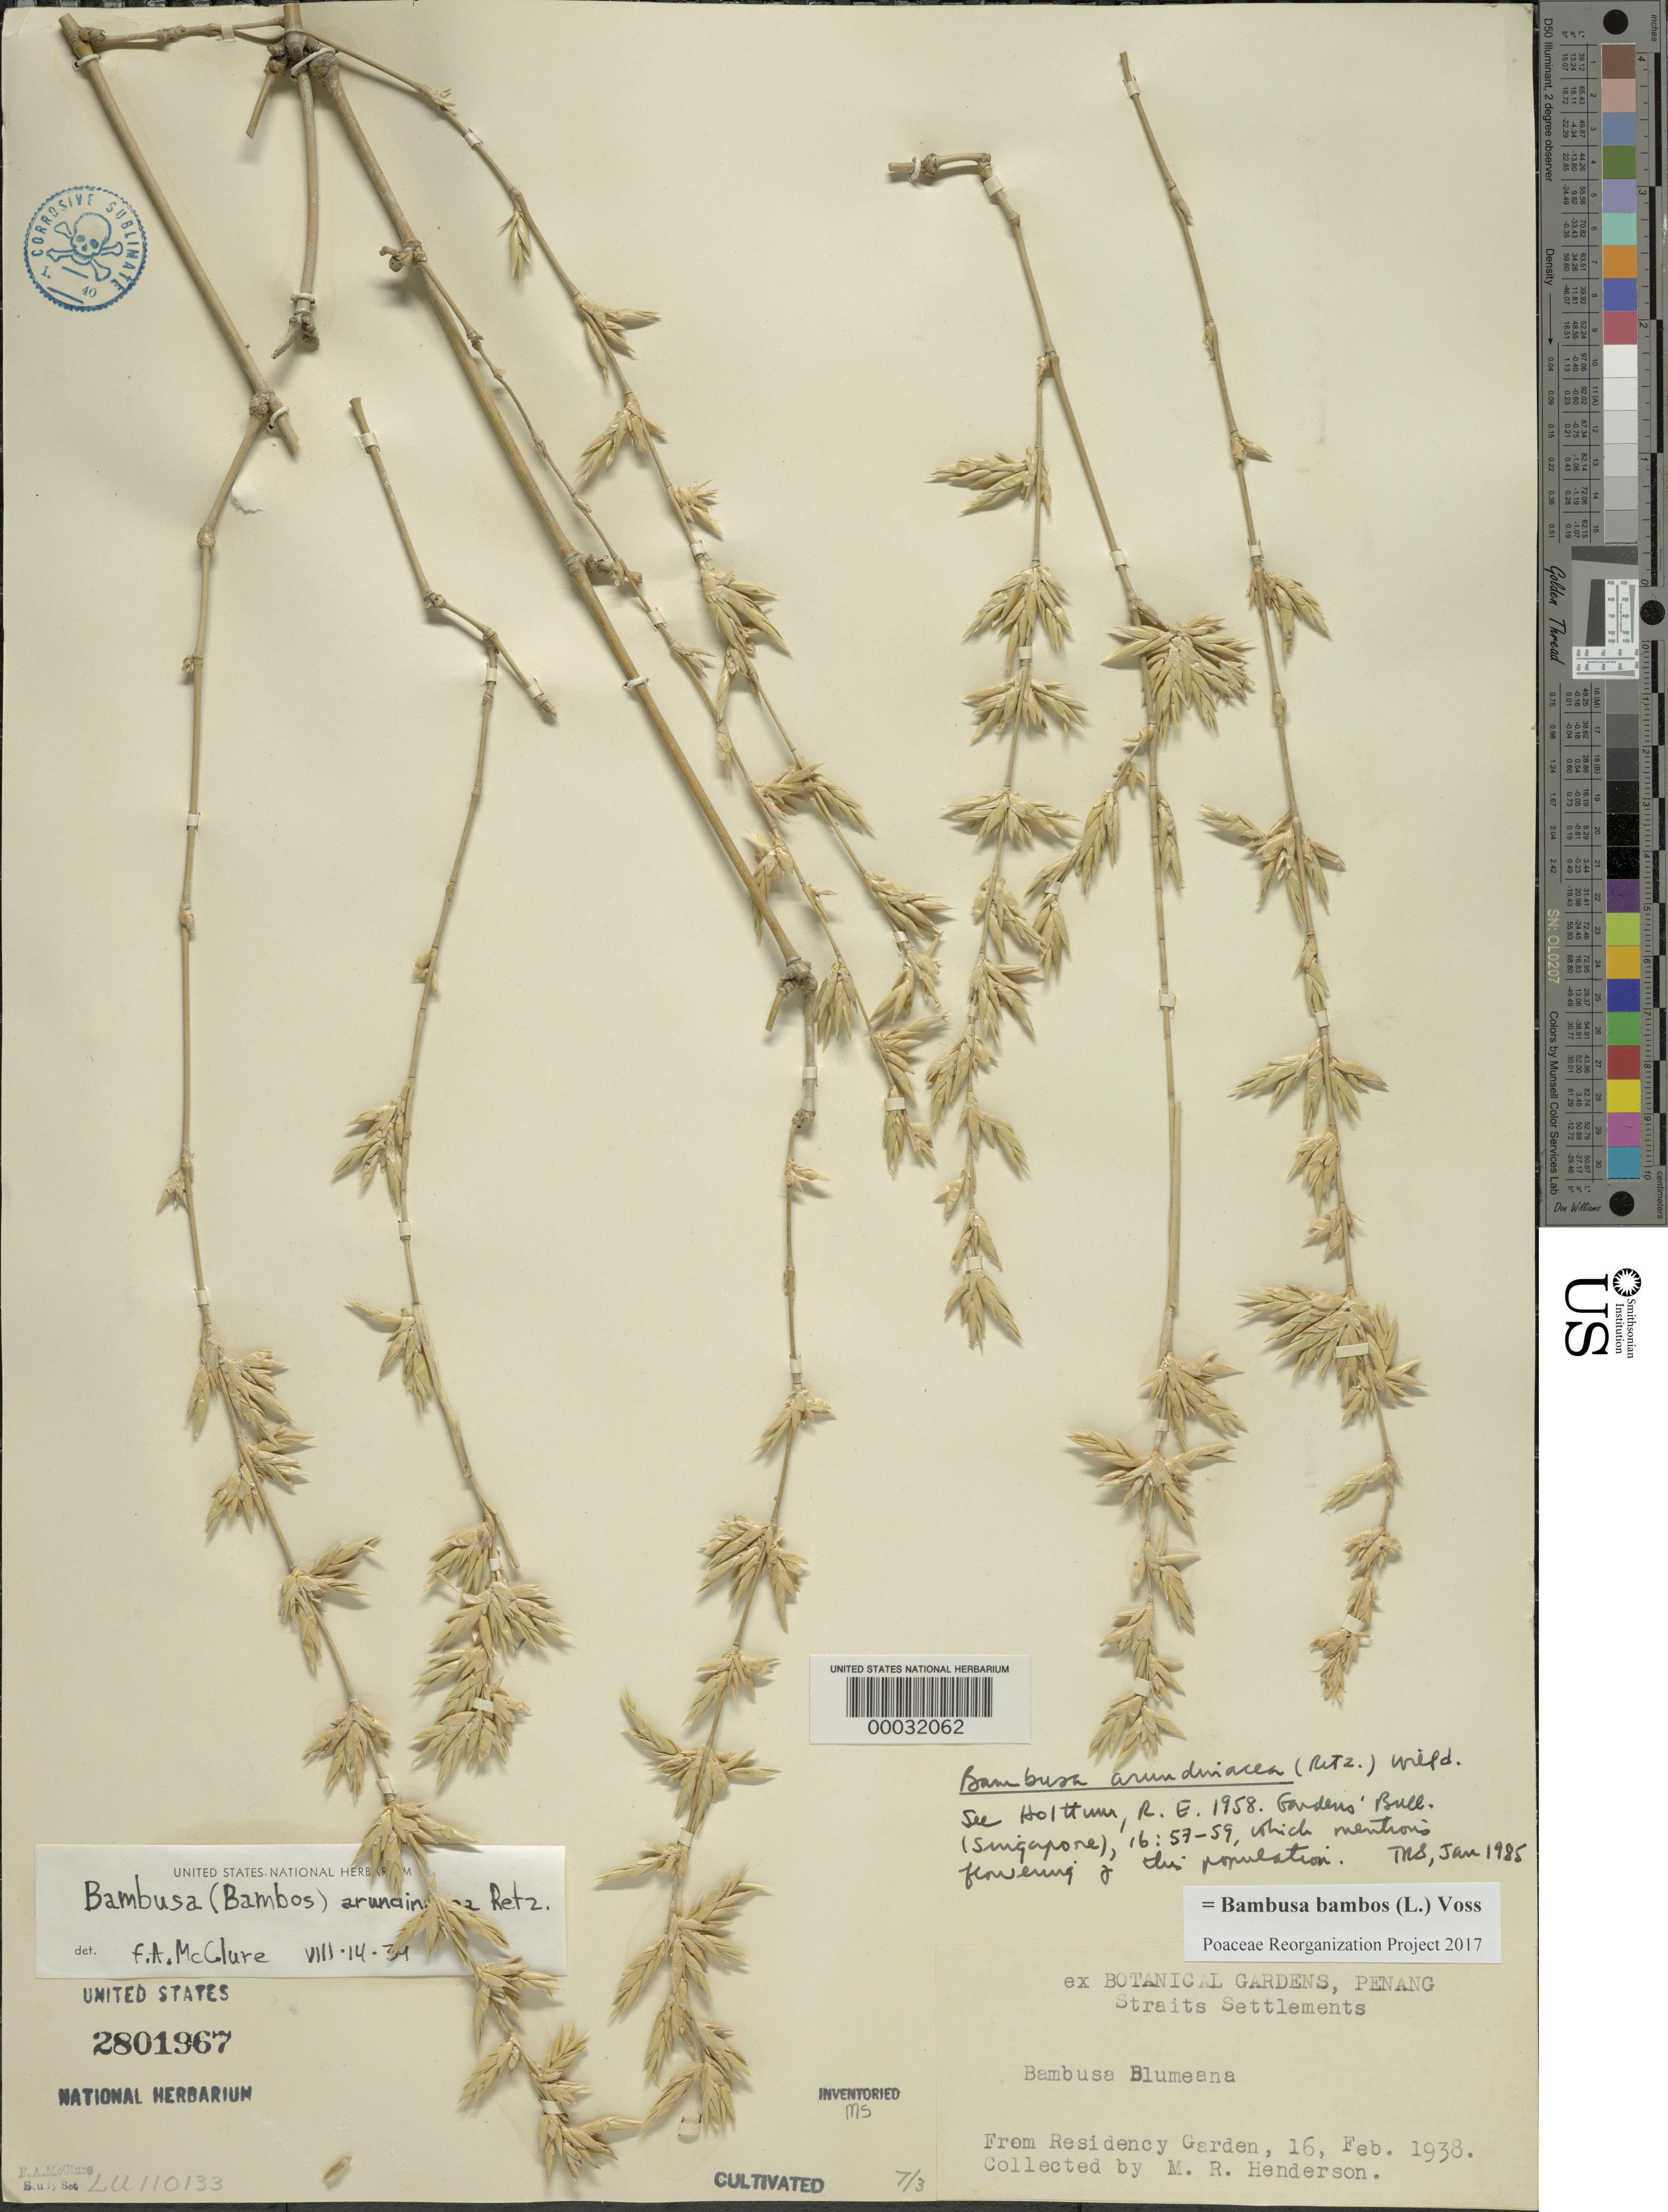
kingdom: Plantae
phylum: Tracheophyta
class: Liliopsida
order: Poales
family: Poaceae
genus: Bambusa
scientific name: Bambusa bambos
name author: (L.) Voss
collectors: M. Henderson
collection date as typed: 16 Feb 1938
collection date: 1938-02-16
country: China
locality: Botanical garden-penang, straits settlement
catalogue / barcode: US 2801967